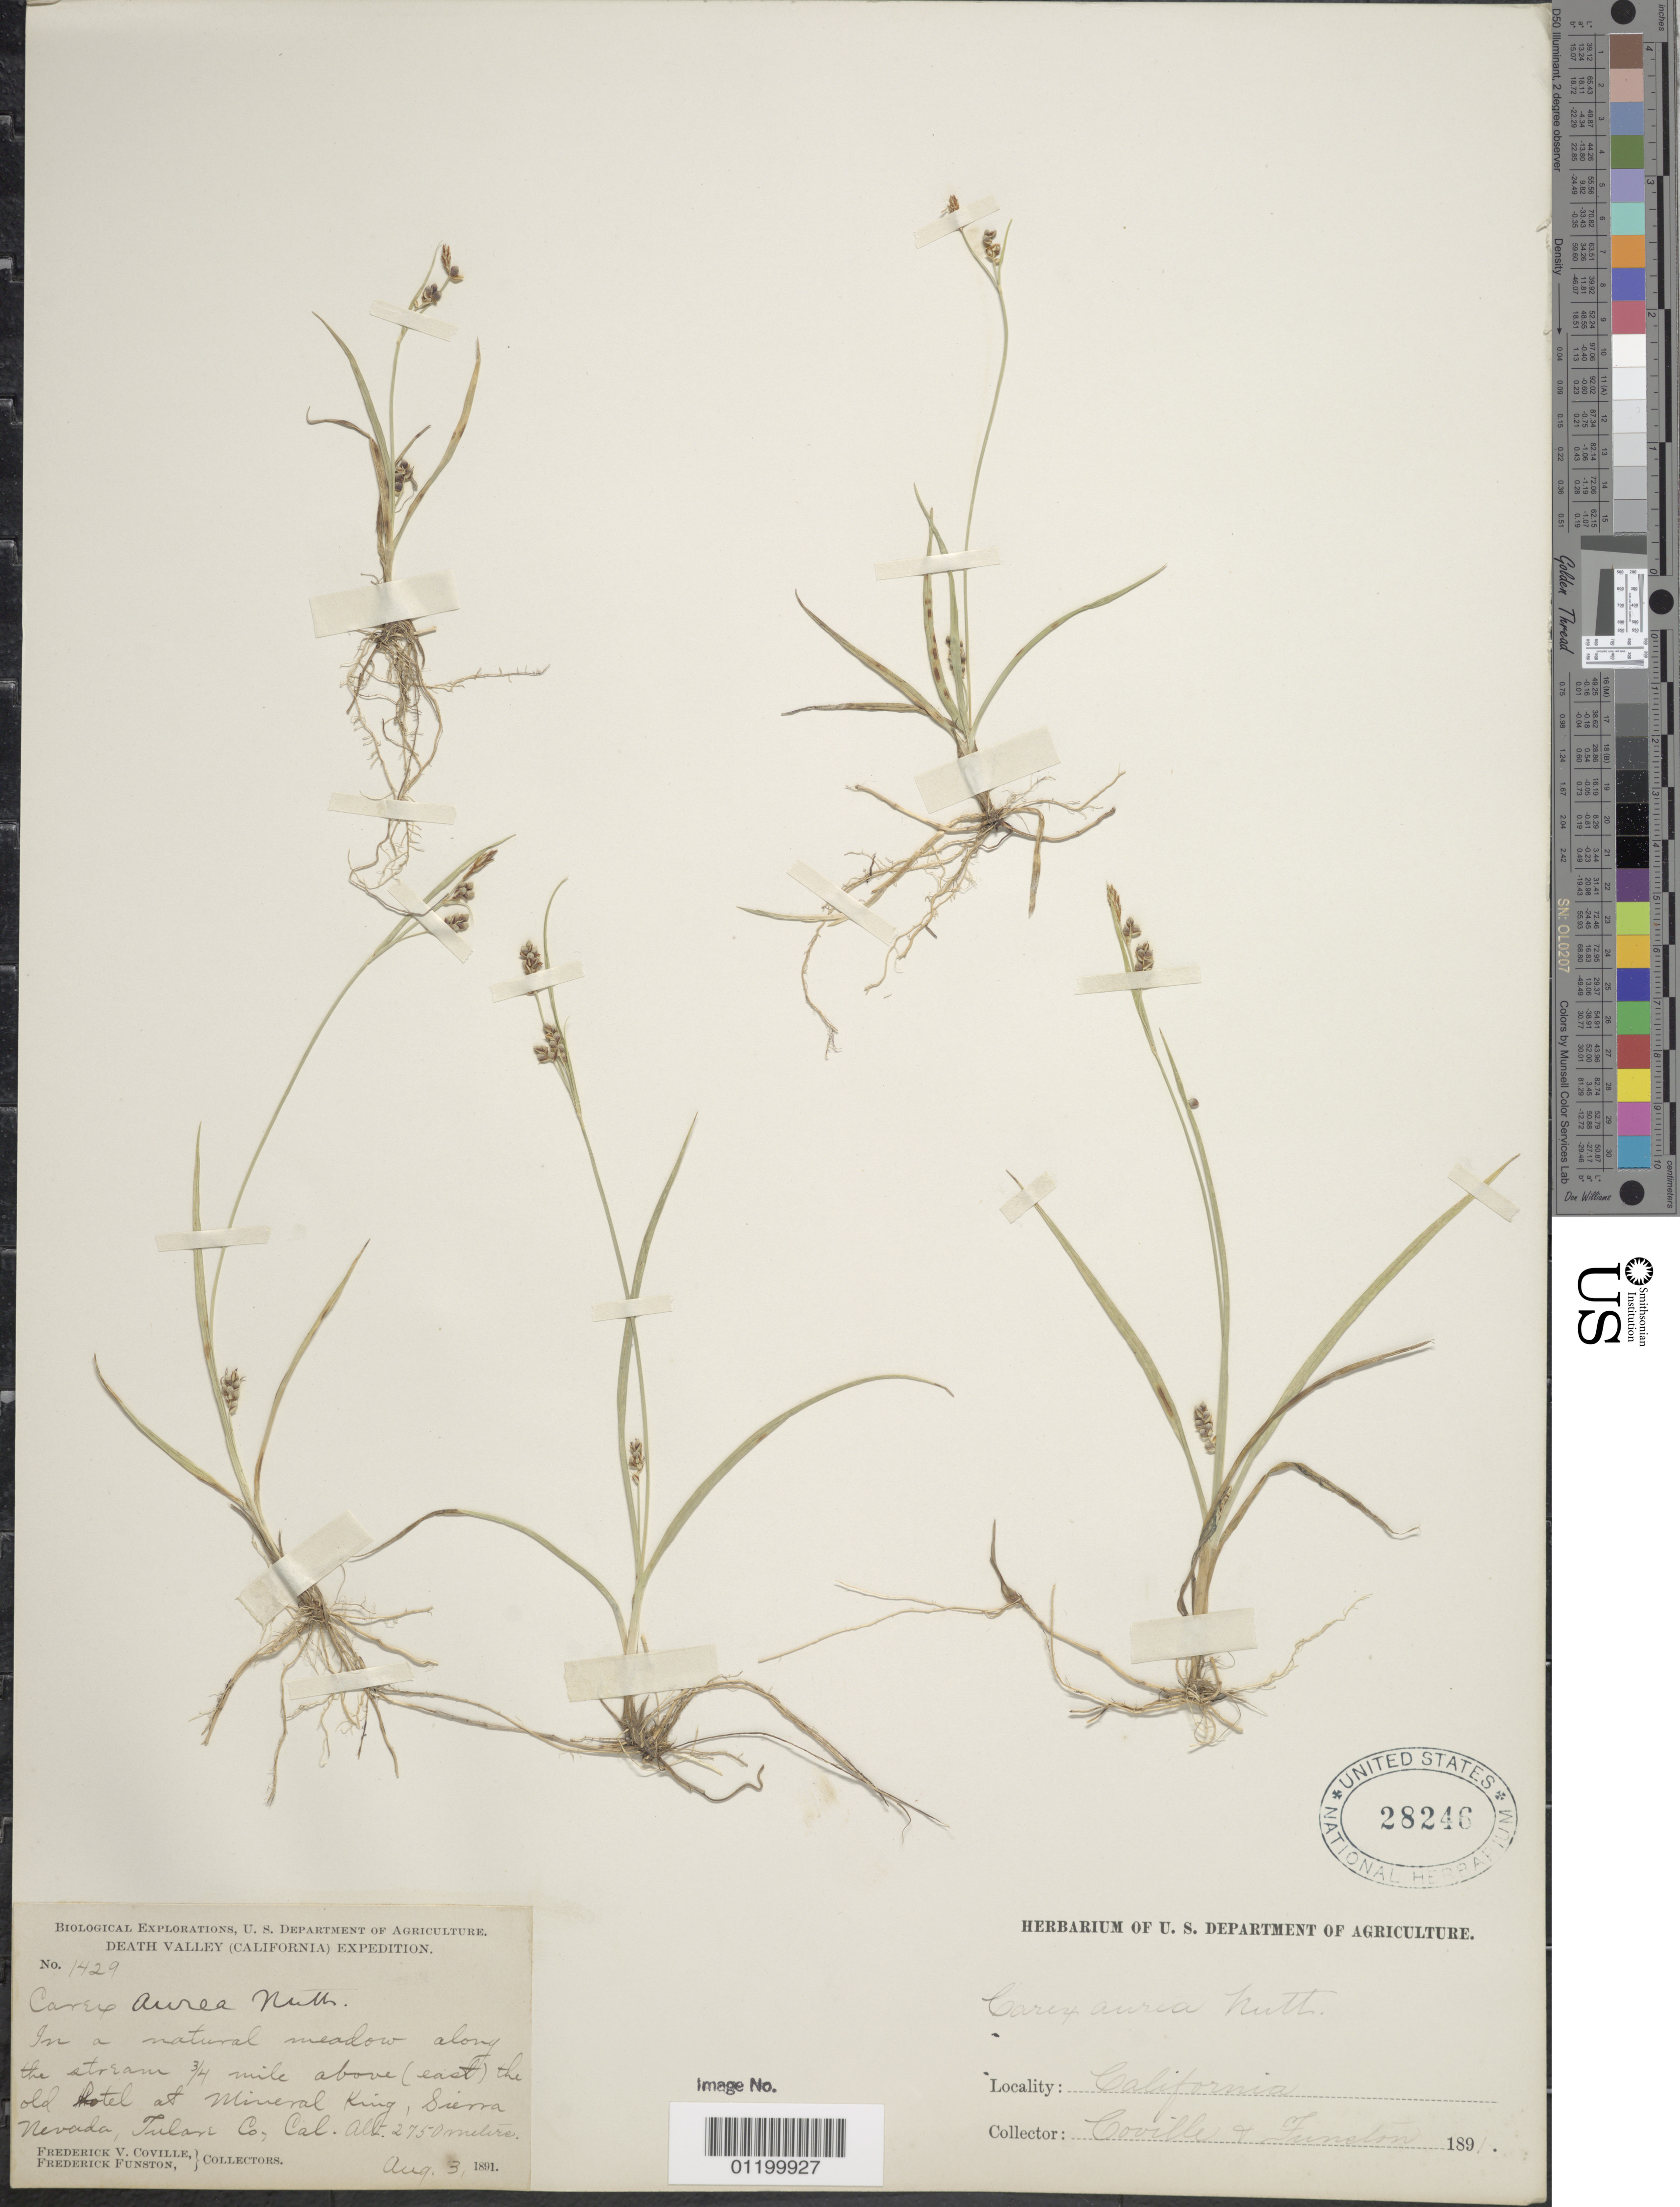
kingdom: Plantae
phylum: Tracheophyta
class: Liliopsida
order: Poales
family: Cyperaceae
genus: Carex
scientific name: Carex aurea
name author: Nutt.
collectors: F. V. Coville & F. Funston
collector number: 1429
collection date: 1891-08-03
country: United States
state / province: California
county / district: Nevada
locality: In a natural meadow along the stream 3/4 mile above (east) the old hotel at Mineral King, Sierrra Nevada Co.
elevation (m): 2750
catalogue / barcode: US 28246